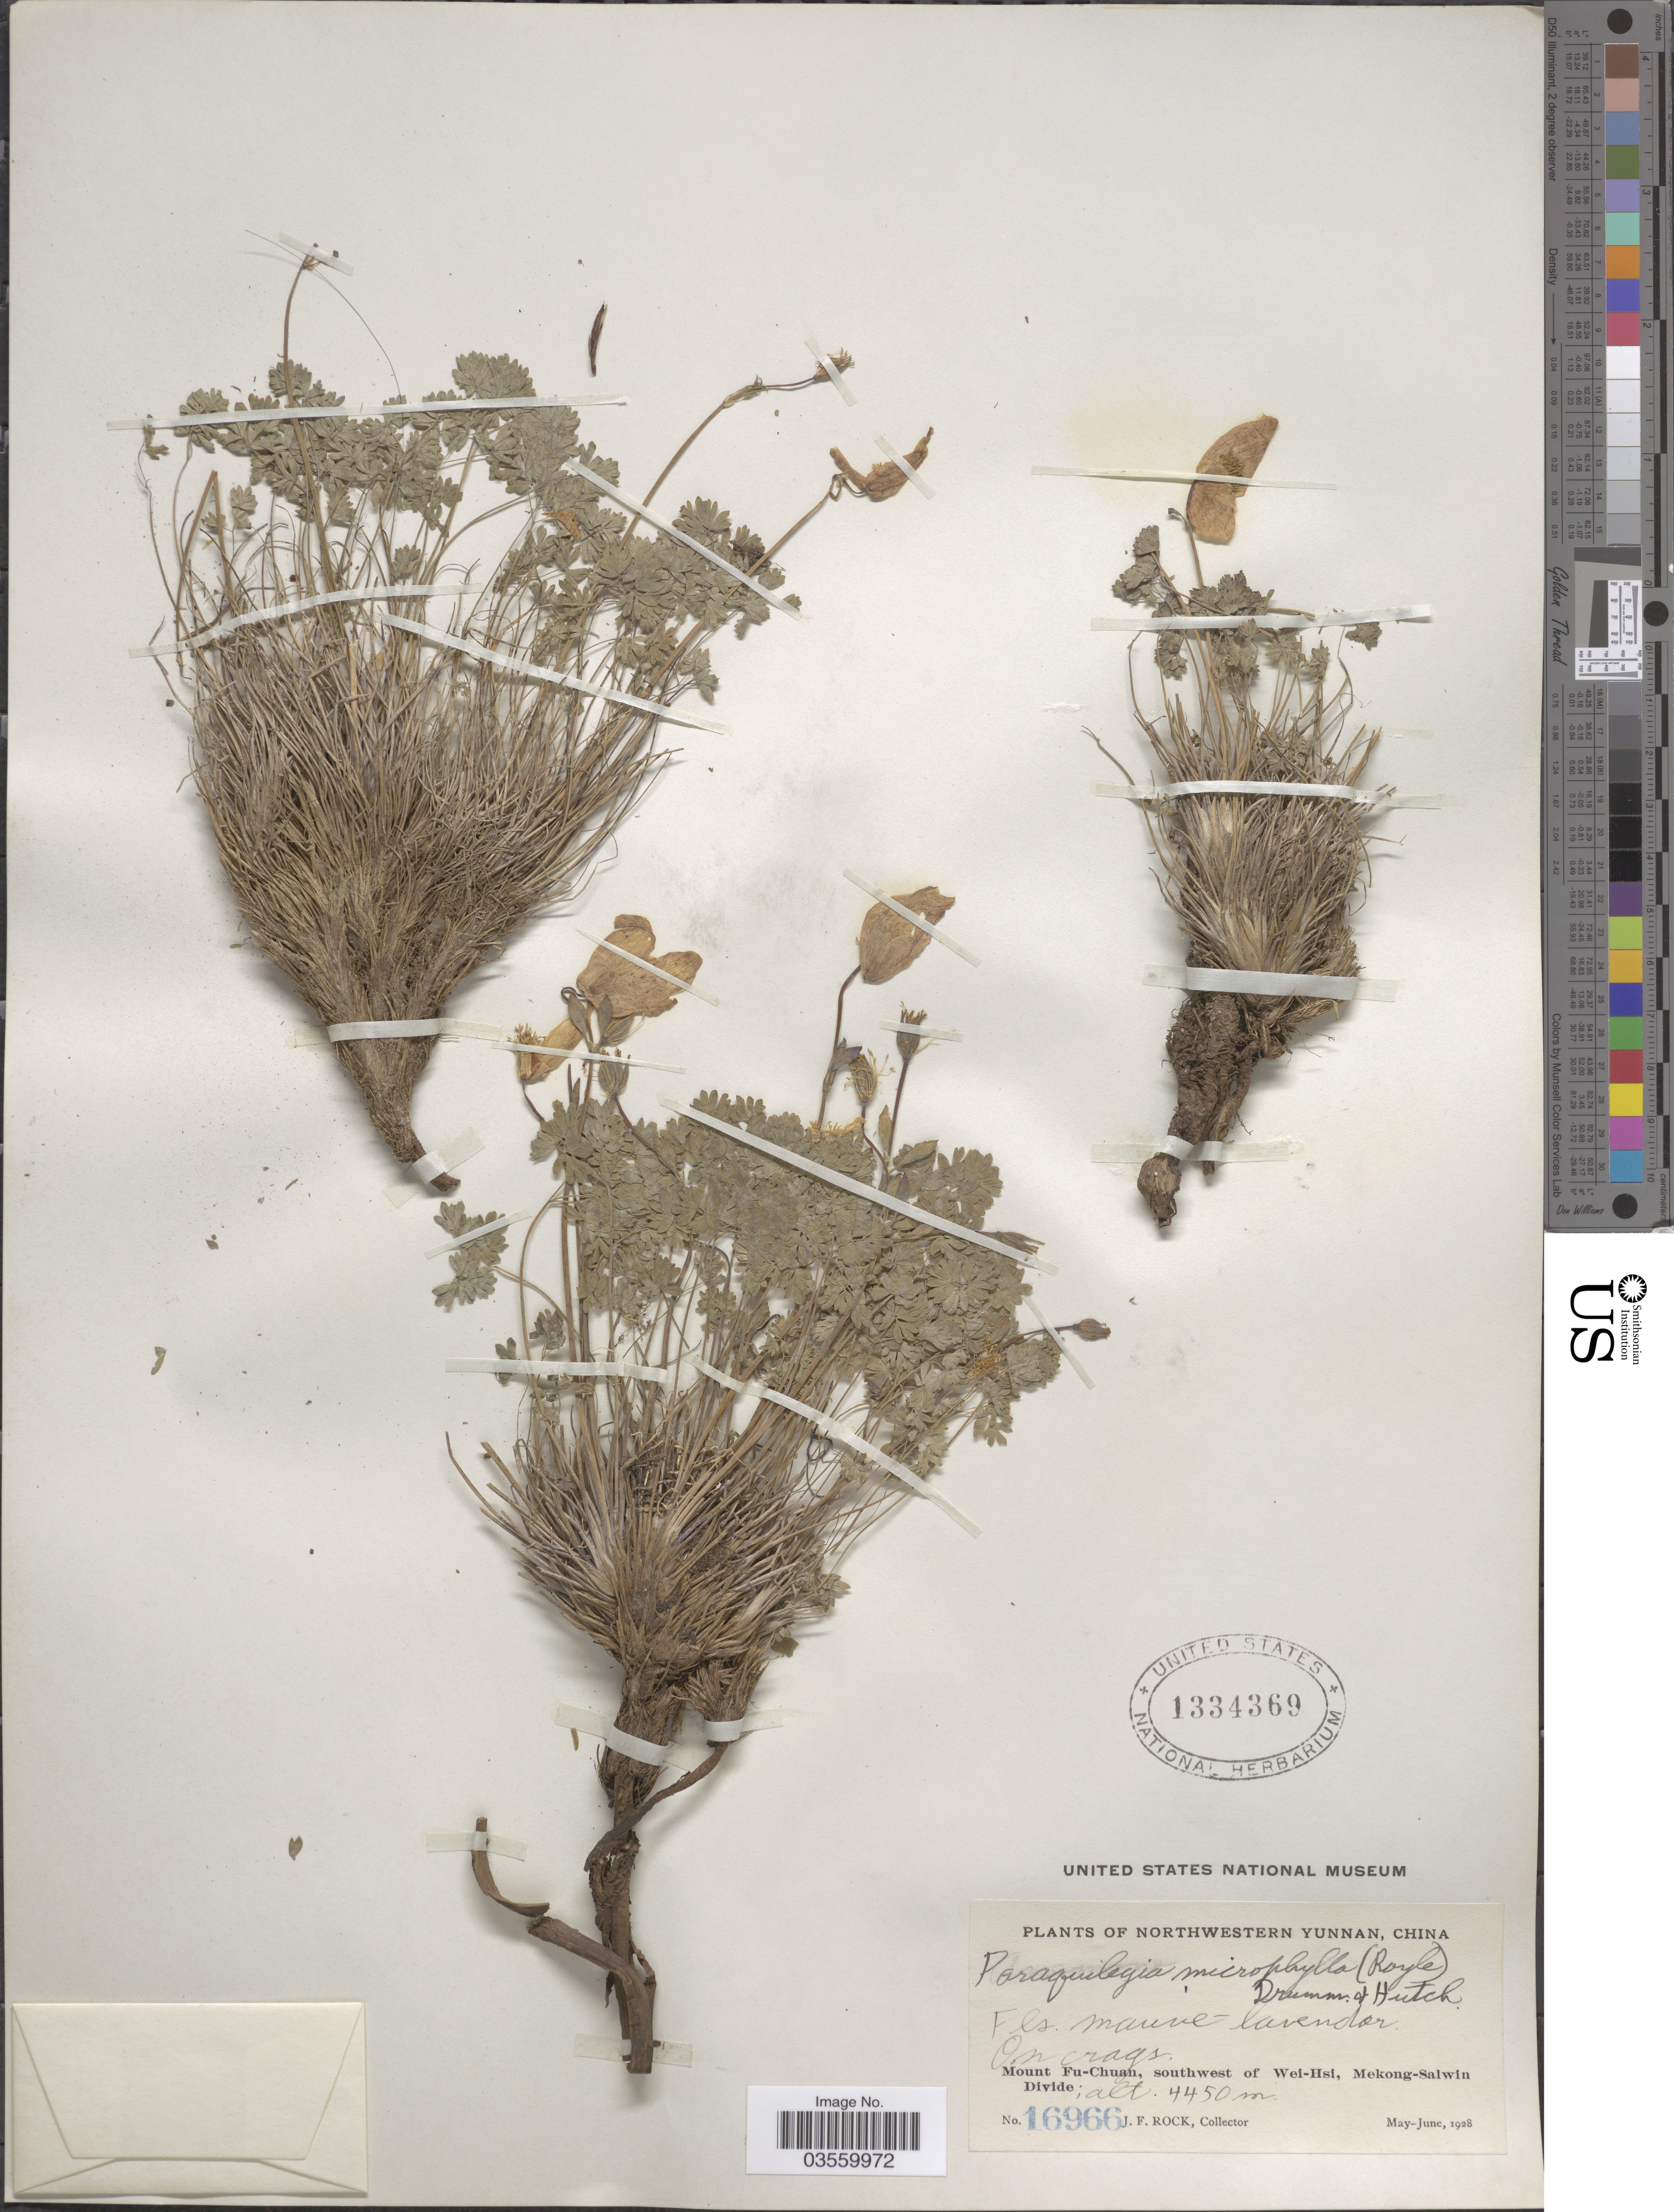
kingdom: Plantae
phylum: Tracheophyta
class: Magnoliopsida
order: Ranunculales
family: Ranunculaceae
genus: Paraquilegia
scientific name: Paraquilegia microphylla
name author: (Royle) J.R. Drumm. & Hutch.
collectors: J. Rock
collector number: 16966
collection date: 1928-05/1928-06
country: China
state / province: Yunnan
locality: Northwestern Yunnan. Mount Fu-Chuan, southwest of Wei-Hsi, Mekong-Salwin Divide.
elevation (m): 4450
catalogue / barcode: US 1334369